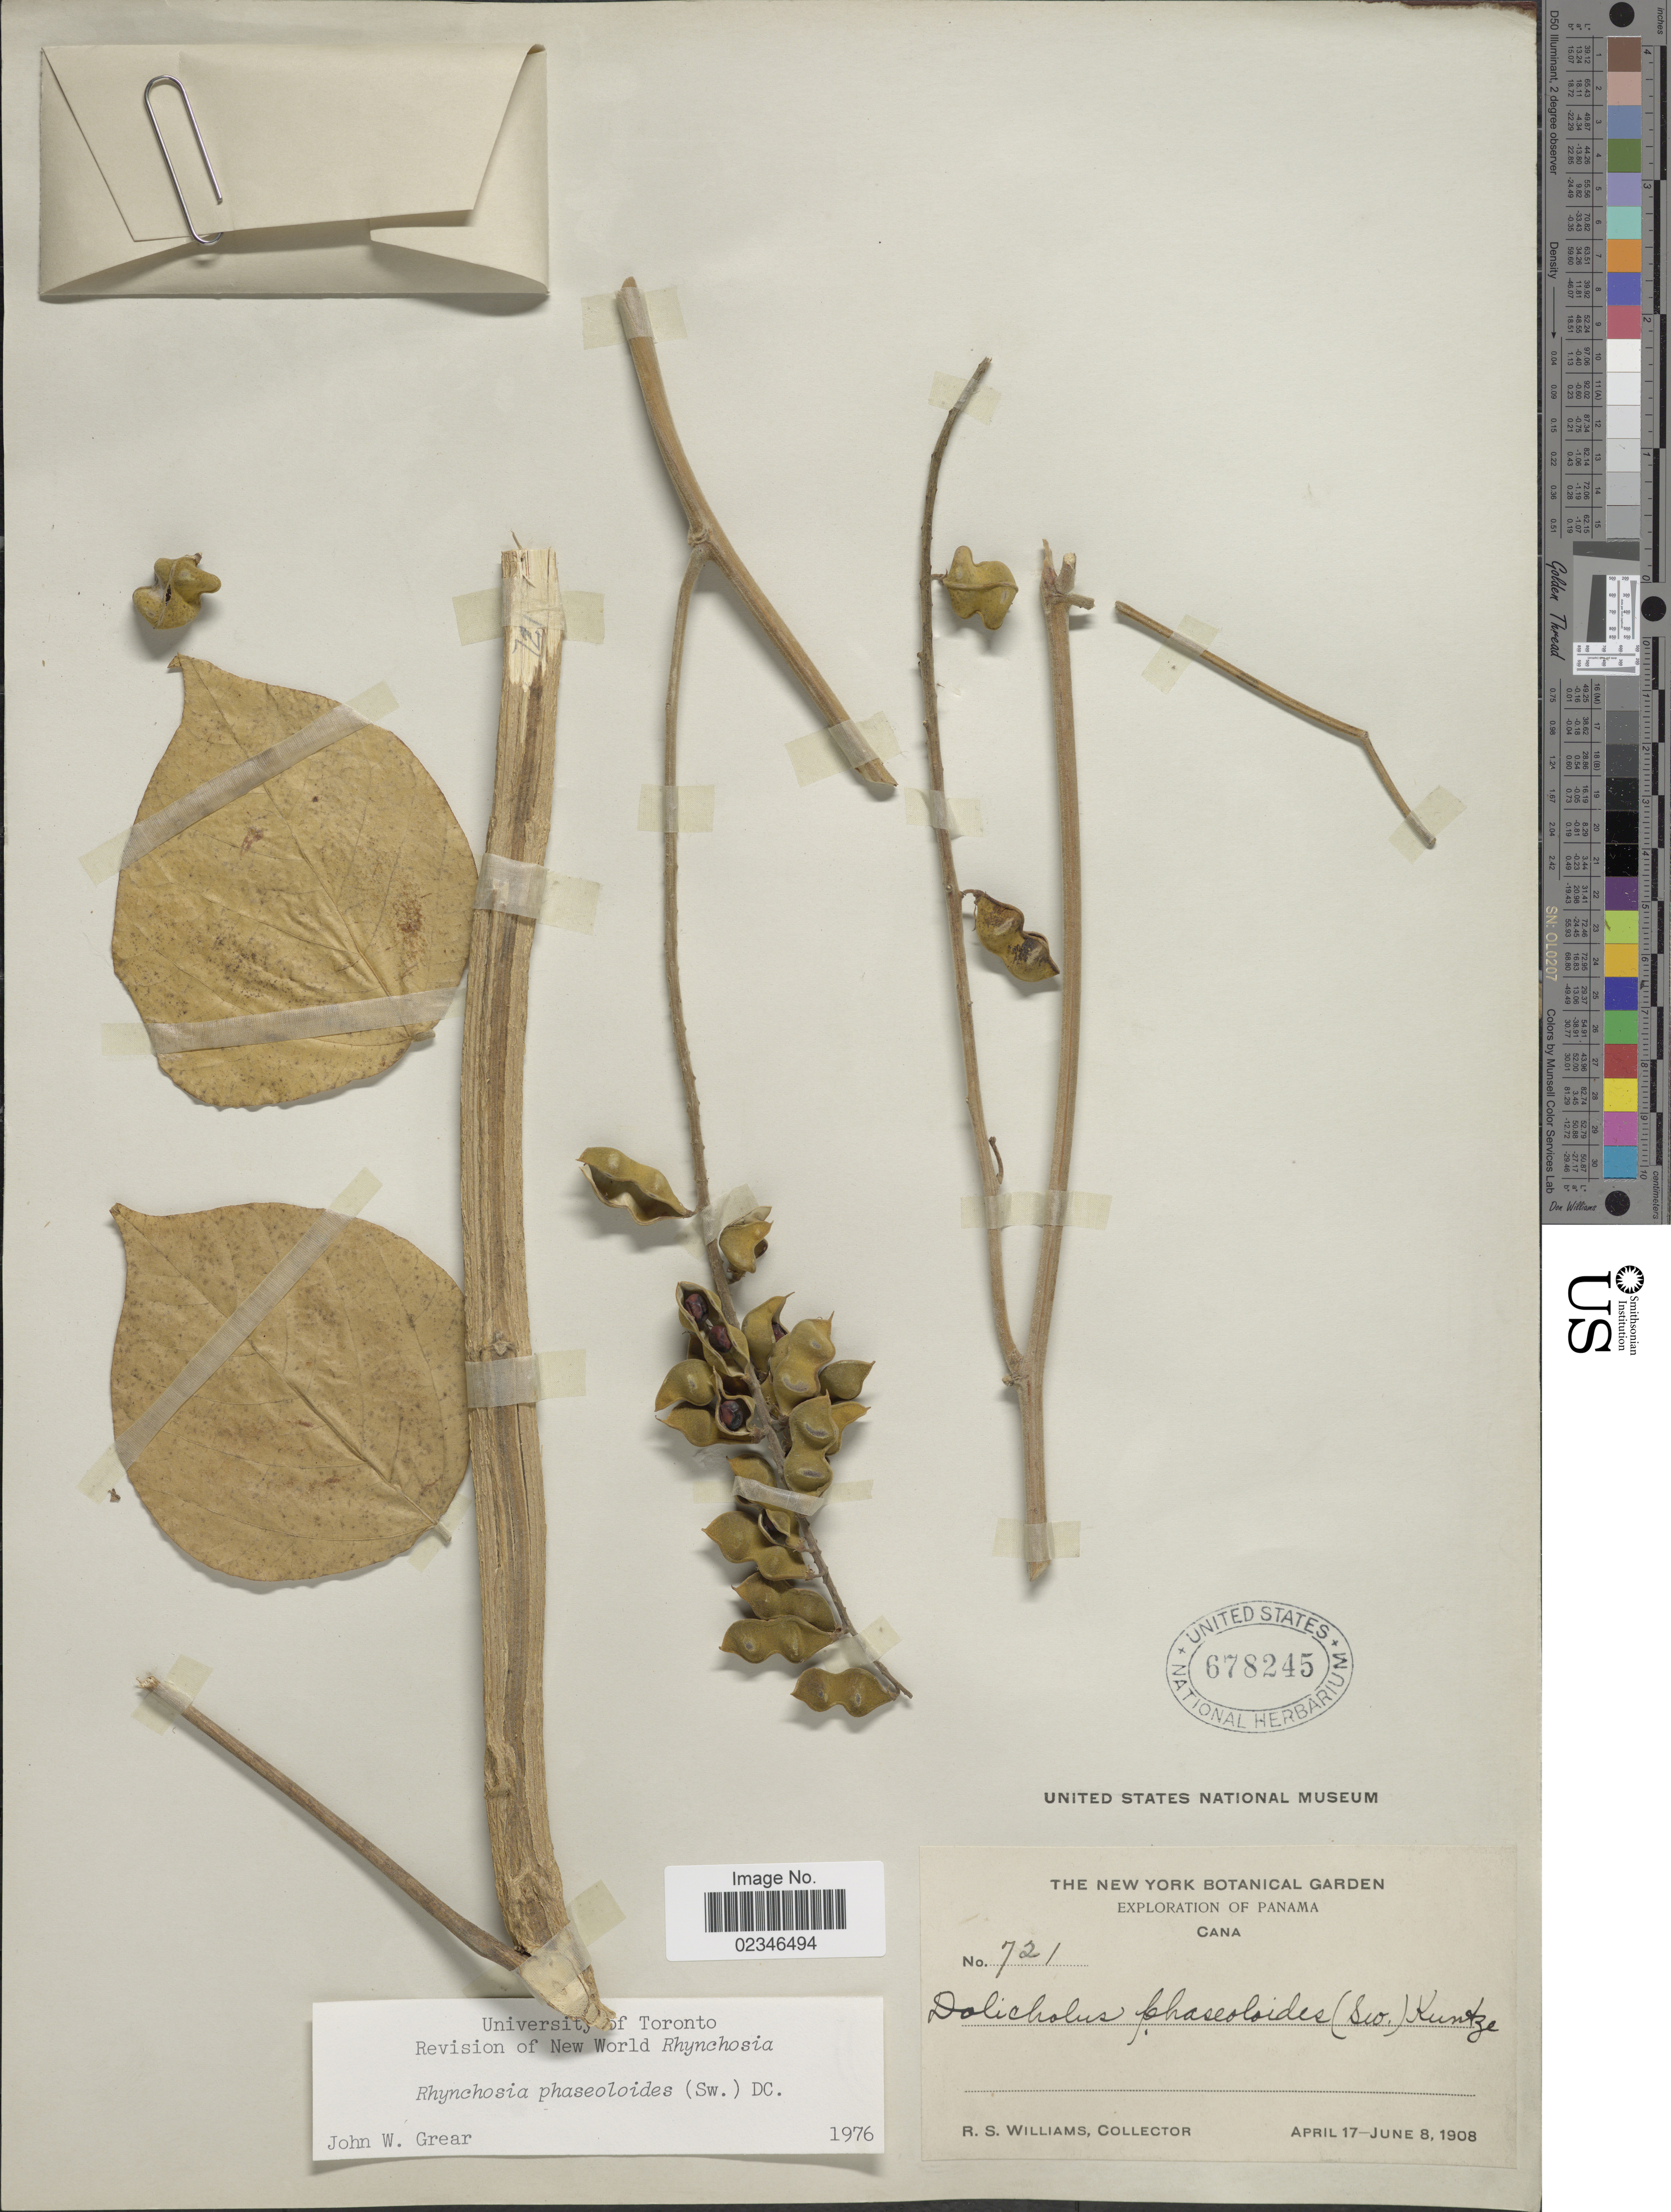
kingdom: Plantae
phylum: Tracheophyta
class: Magnoliopsida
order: Fabales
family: Fabaceae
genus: Rhynchosia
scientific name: Rhynchosia pyramidalis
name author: (Lam.) Urb.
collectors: R. S. Williams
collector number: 721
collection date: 1908-04-17/1908-06-08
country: Panama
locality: Cana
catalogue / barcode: US 678245